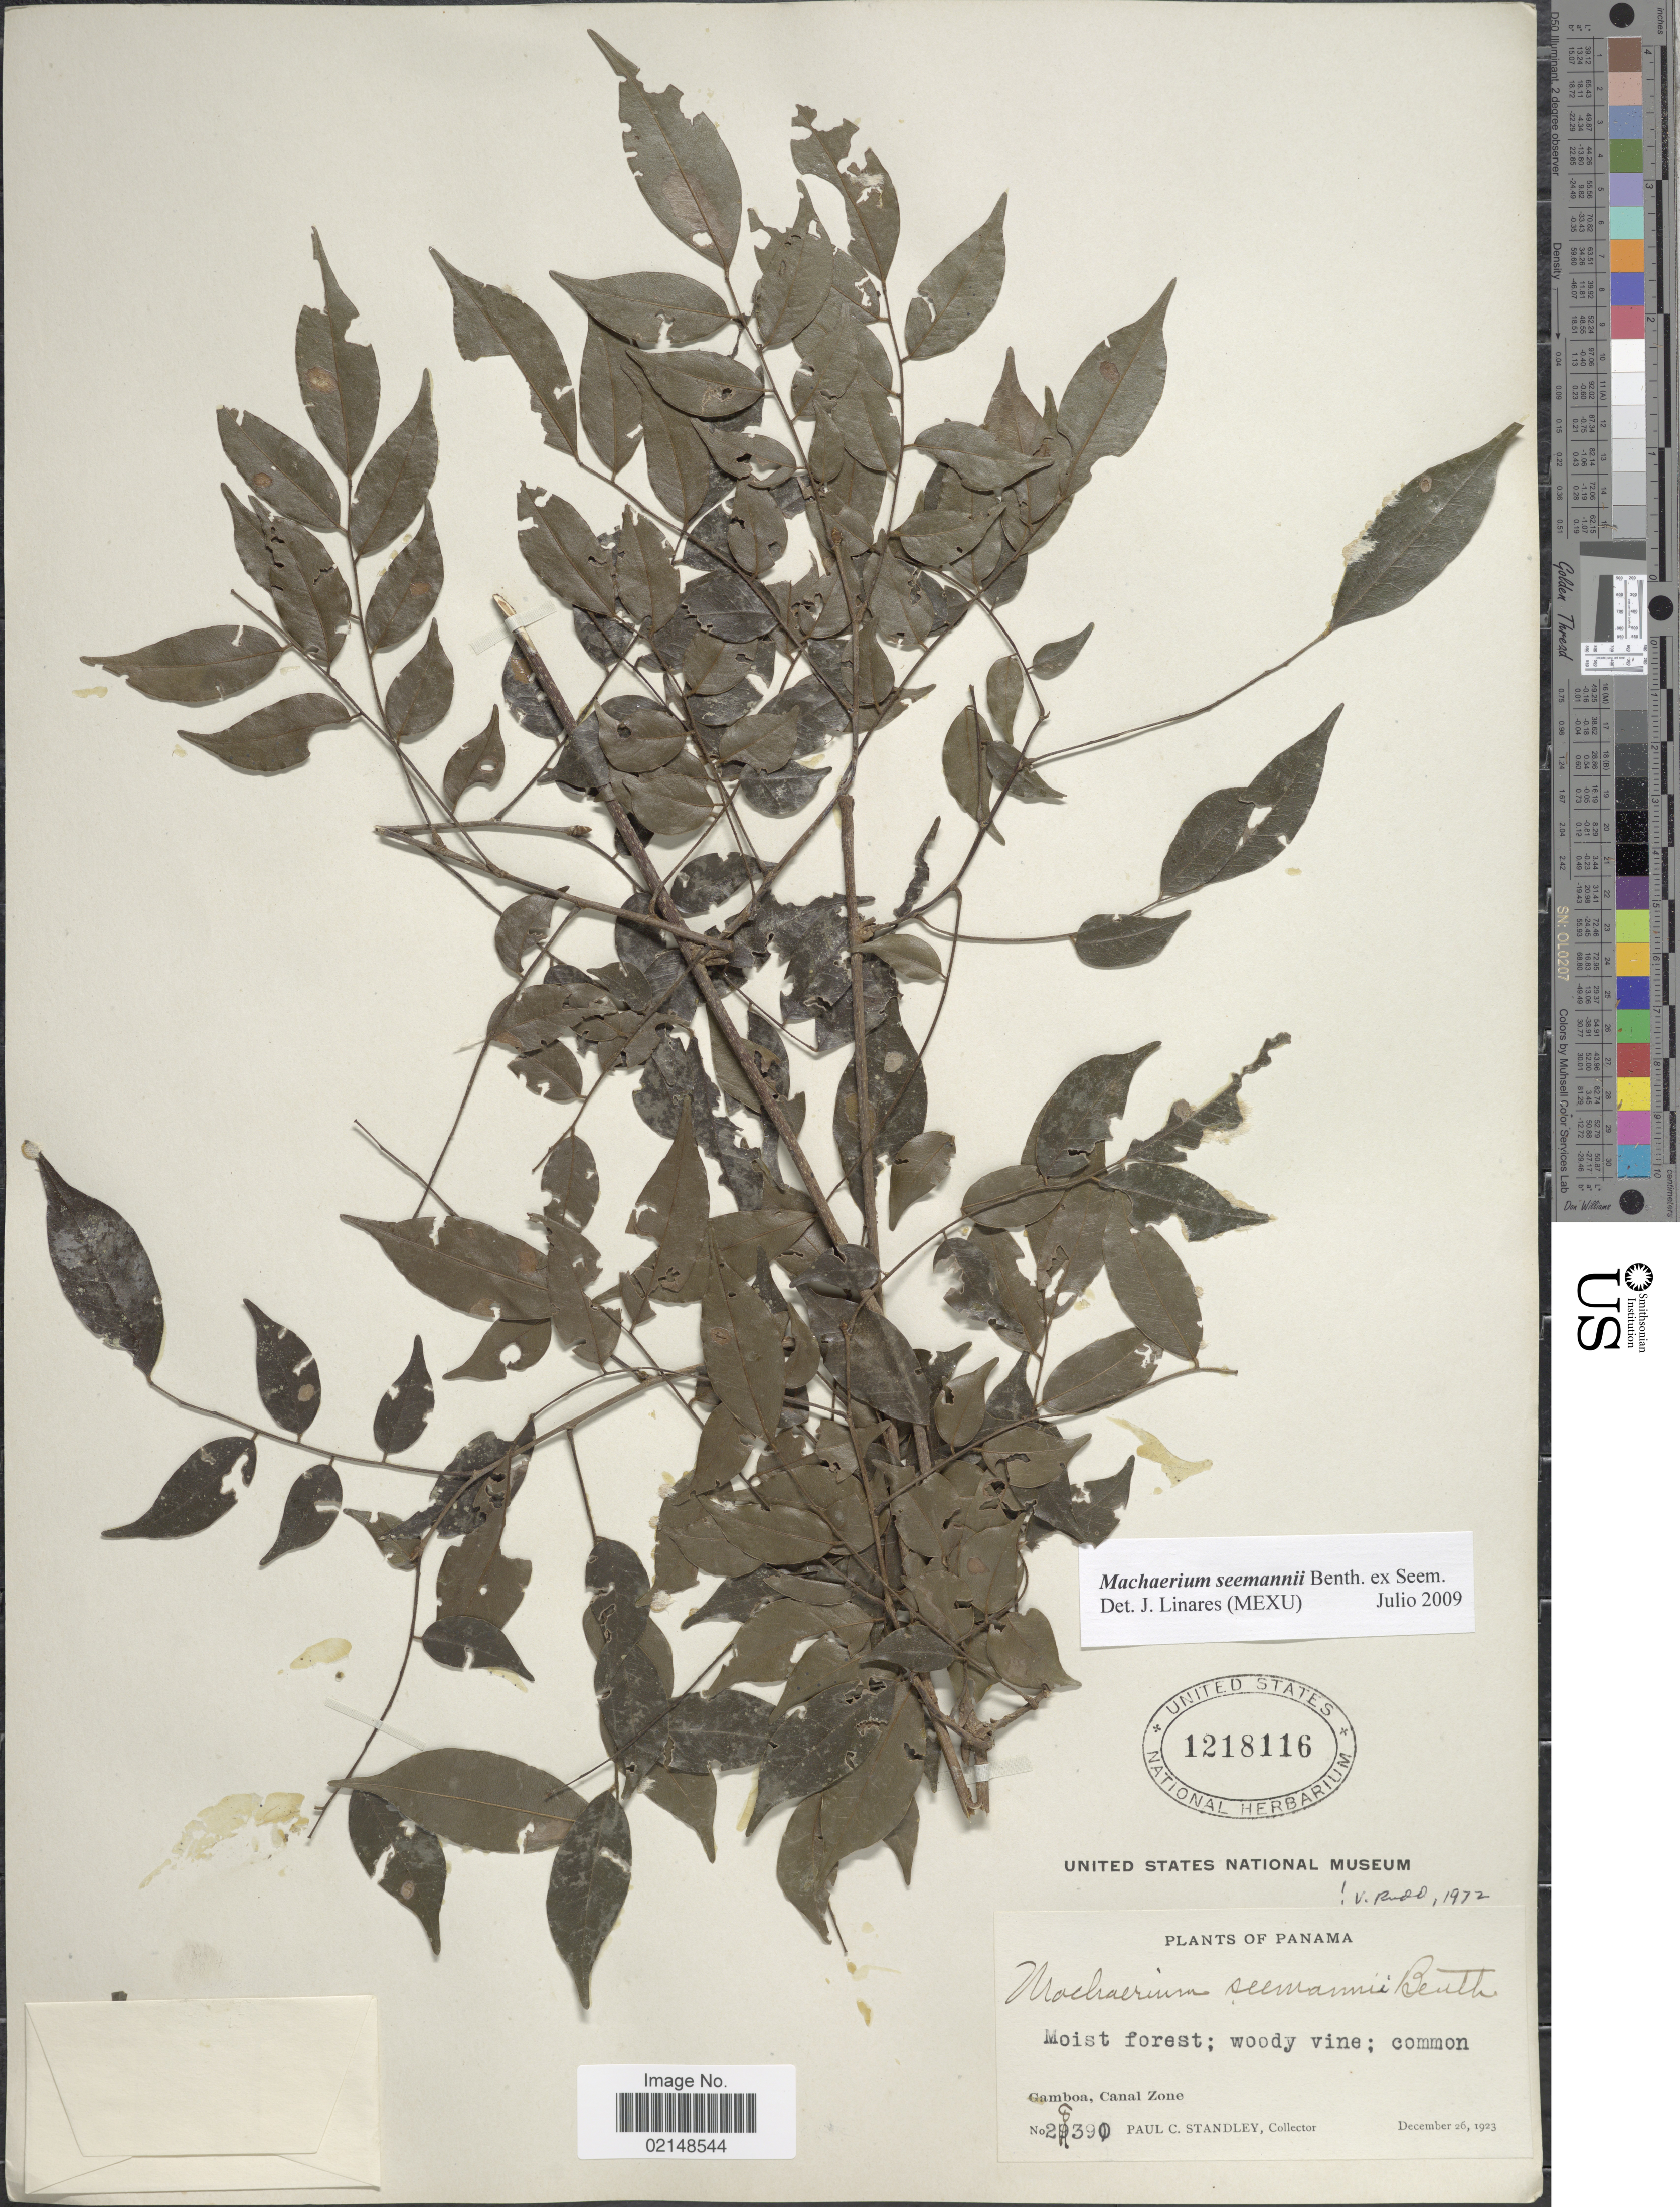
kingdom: Plantae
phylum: Tracheophyta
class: Magnoliopsida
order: Fabales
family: Fabaceae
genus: Machaerium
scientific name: Machaerium seemanni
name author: Benth. in Seem.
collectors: P. C. Standley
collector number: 28390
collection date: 1923-12-26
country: Panama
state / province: Colón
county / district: Canal Zone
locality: Gamboa, Canal Zone.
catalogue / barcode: US 1218116